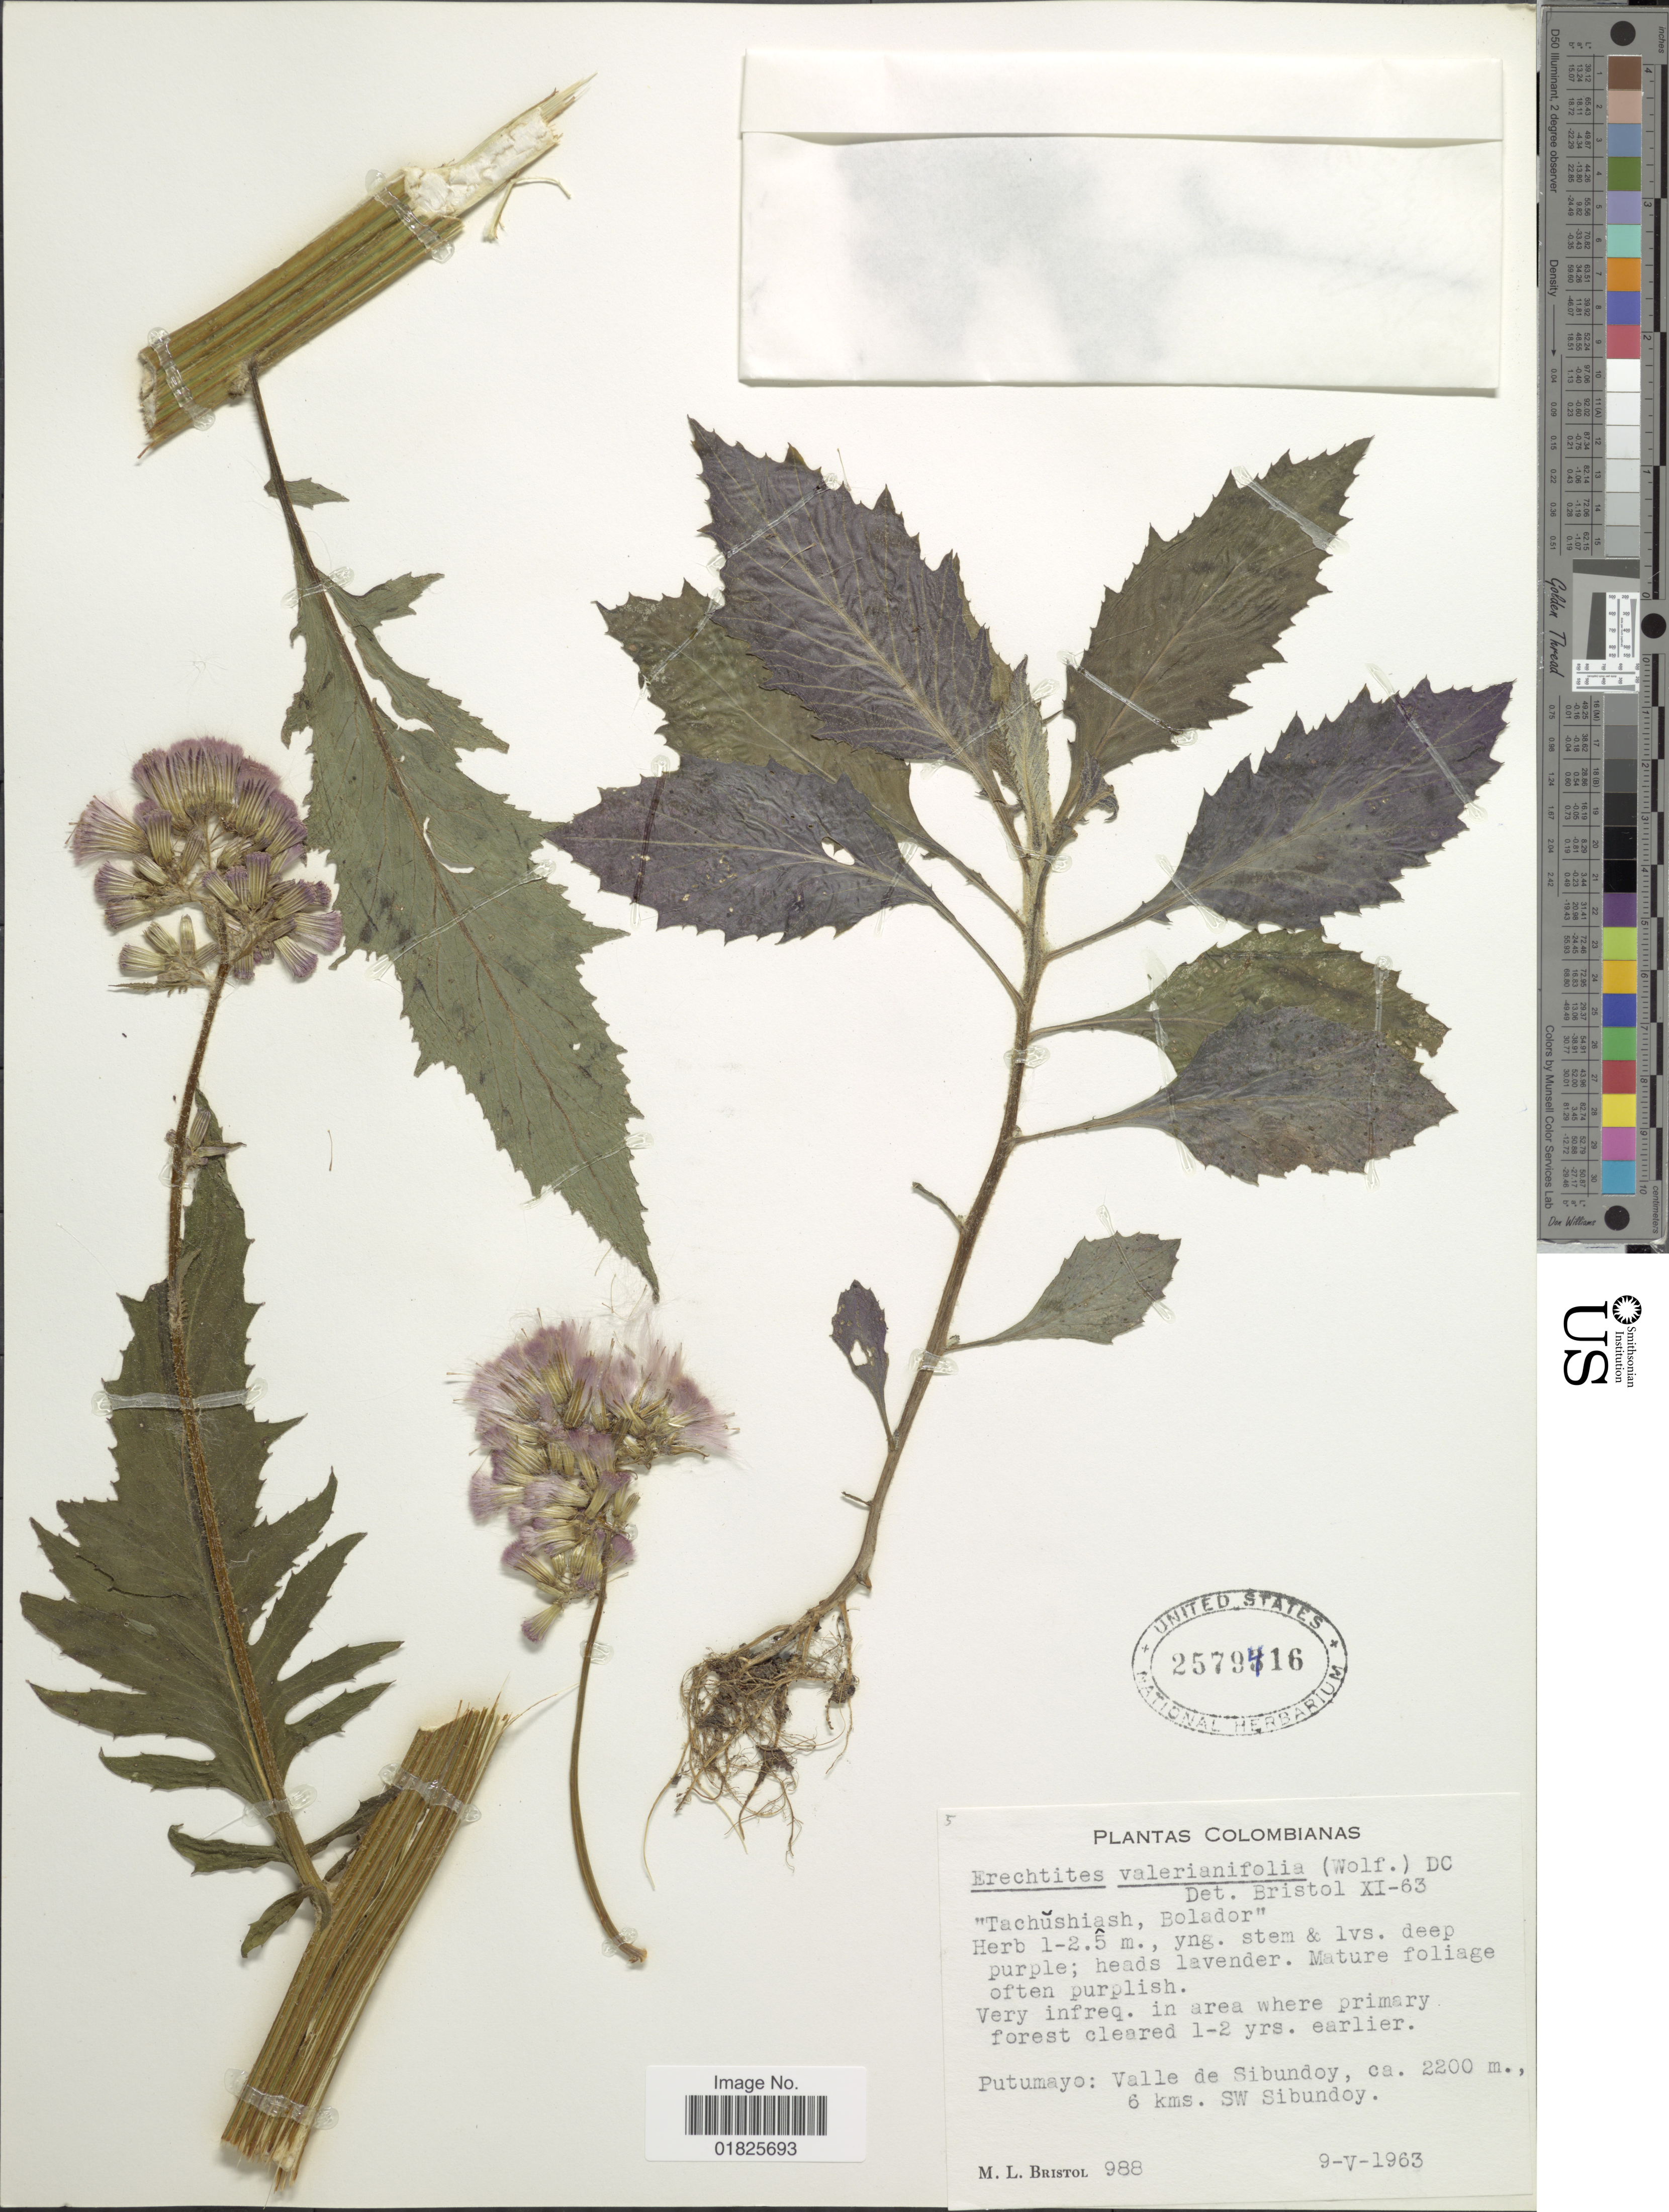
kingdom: Plantae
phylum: Tracheophyta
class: Magnoliopsida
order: Asterales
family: Asteraceae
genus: Erechtites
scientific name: Erechtites valerianifolius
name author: (Link ex Spreng.) DC.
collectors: M. L. Bristol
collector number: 988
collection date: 1963-05-09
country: Colombia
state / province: Putumayo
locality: Valle de Sibundoy, 6 kms. SW Sibundoy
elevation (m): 2200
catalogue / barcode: US 2579416